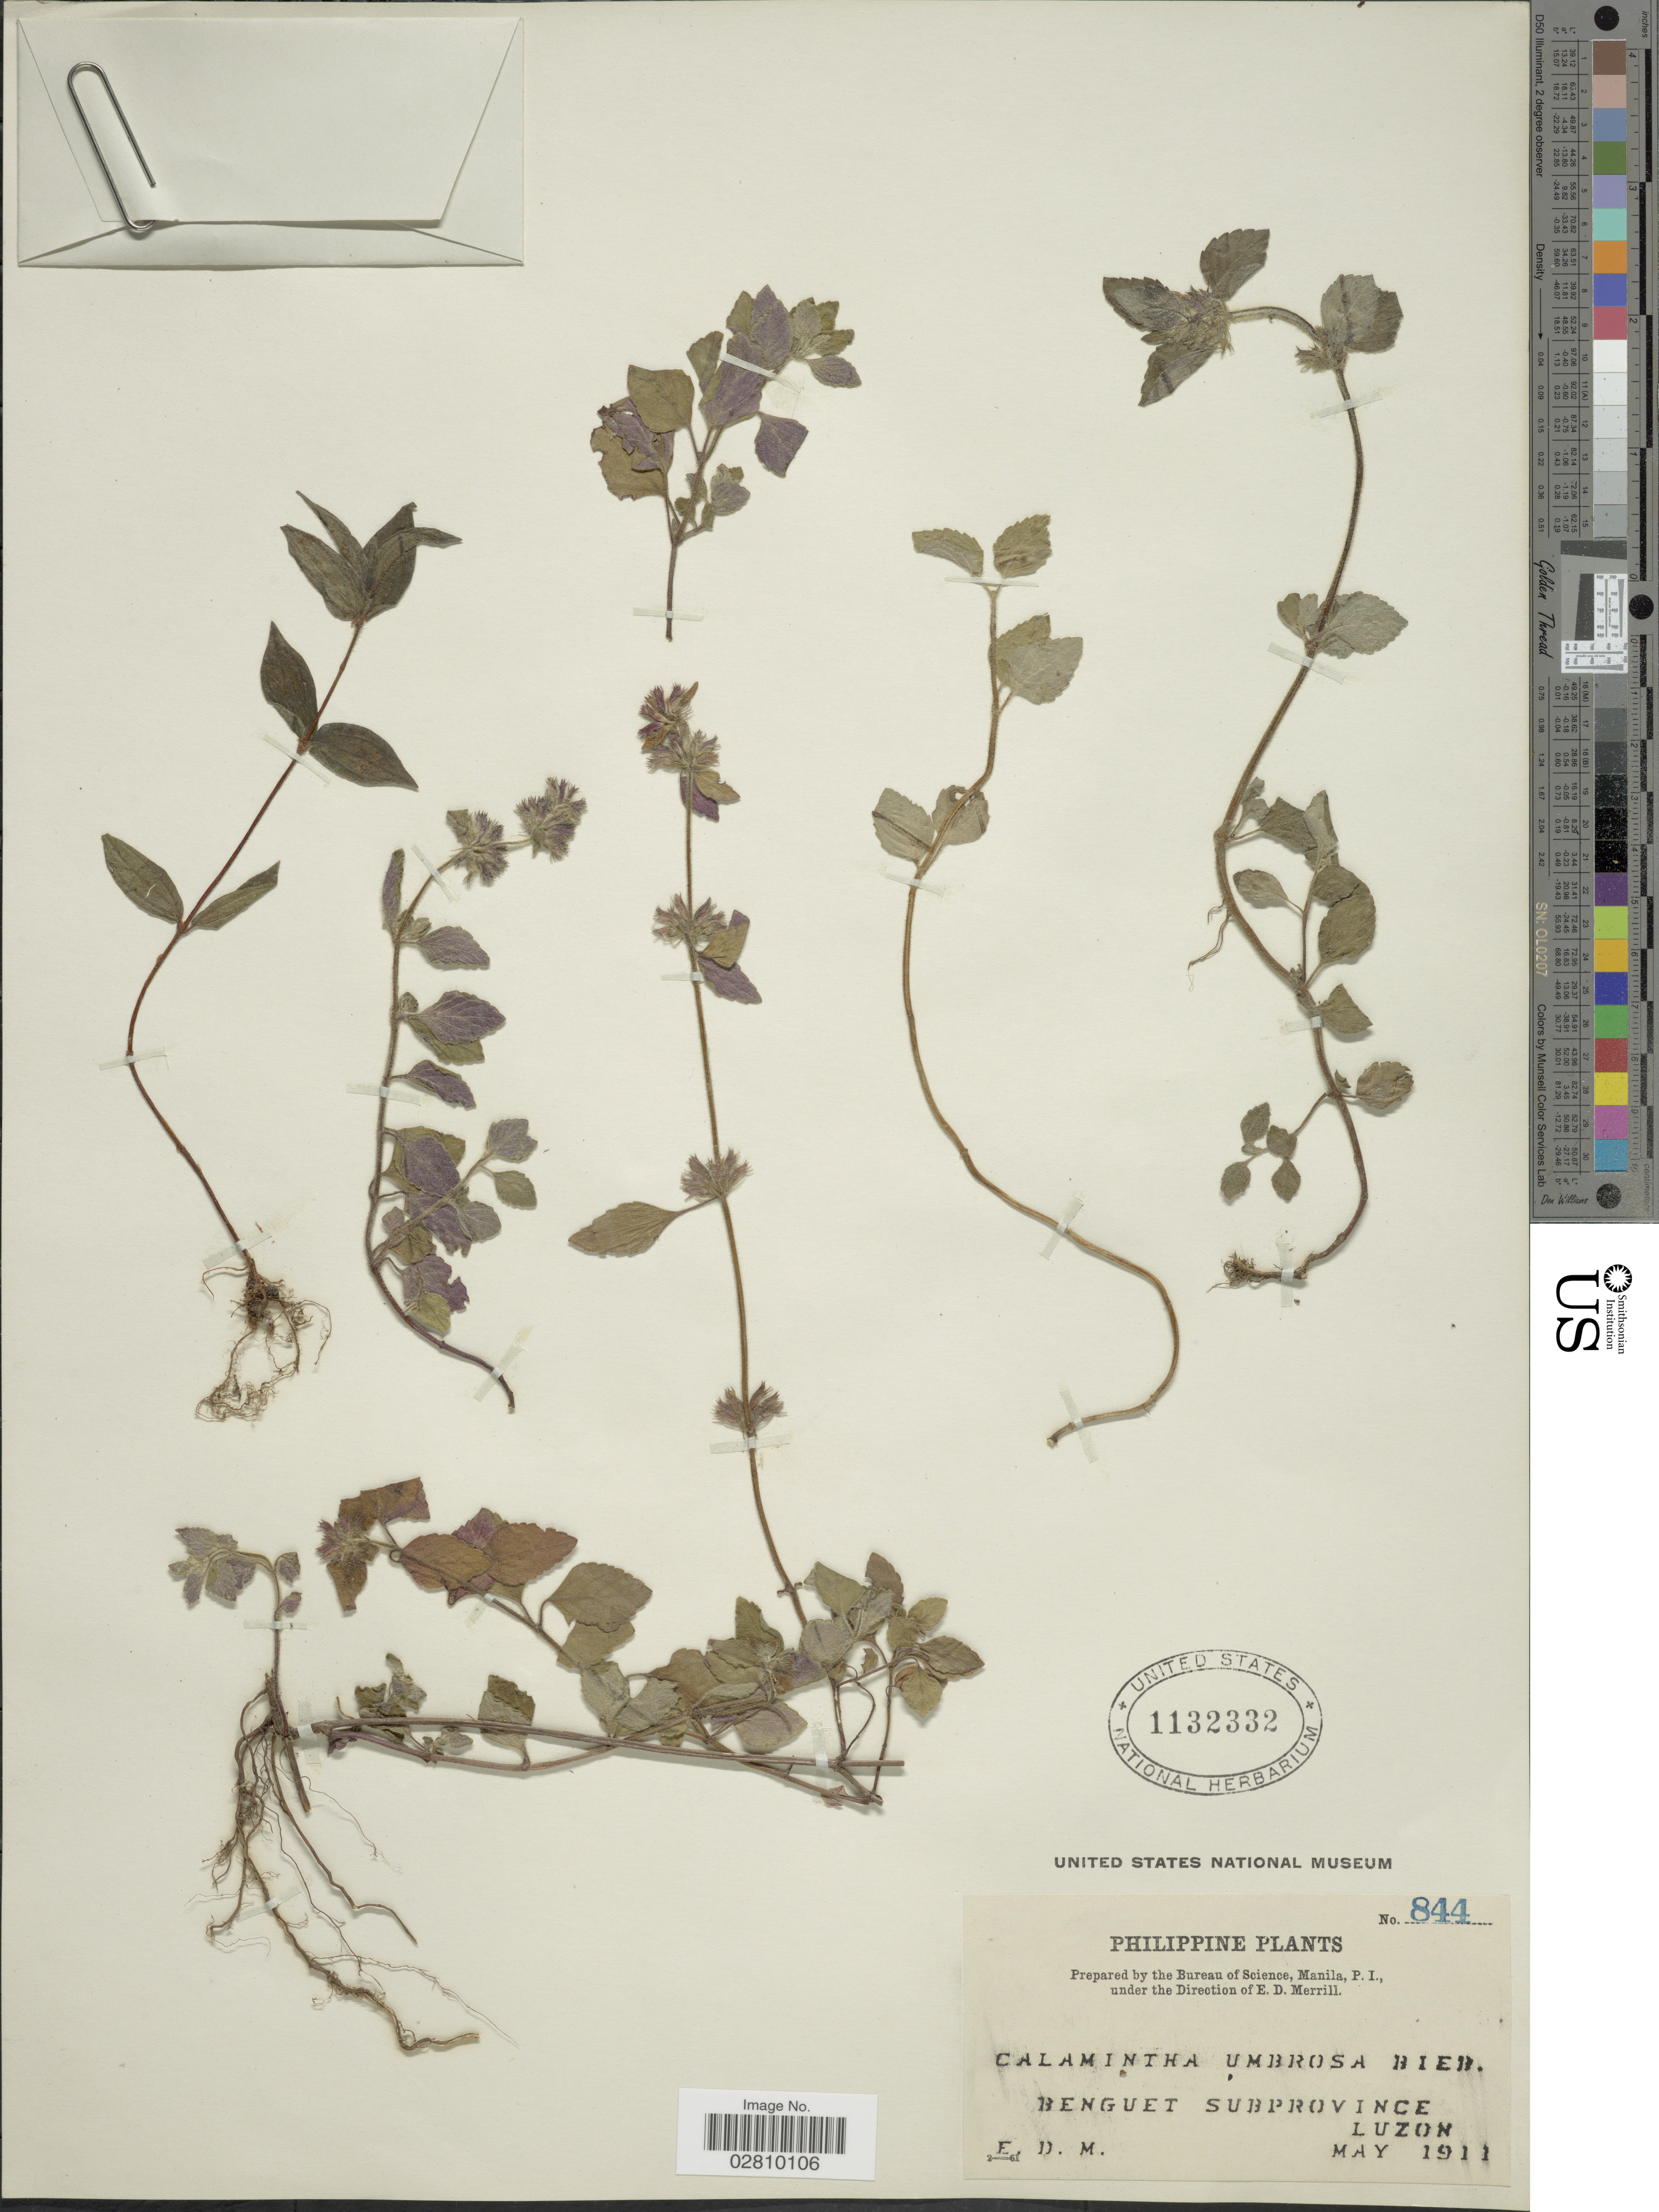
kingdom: Plantae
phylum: Tracheophyta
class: Magnoliopsida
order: Lamiales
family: Lamiaceae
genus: Calamintha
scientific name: Calamintha umbrosa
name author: (M. Bieb.) Rchb.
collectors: E. D. Merrill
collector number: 844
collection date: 1911-05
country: Philippines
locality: Benguet Subprovince, Luzon.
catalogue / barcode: US 1132332